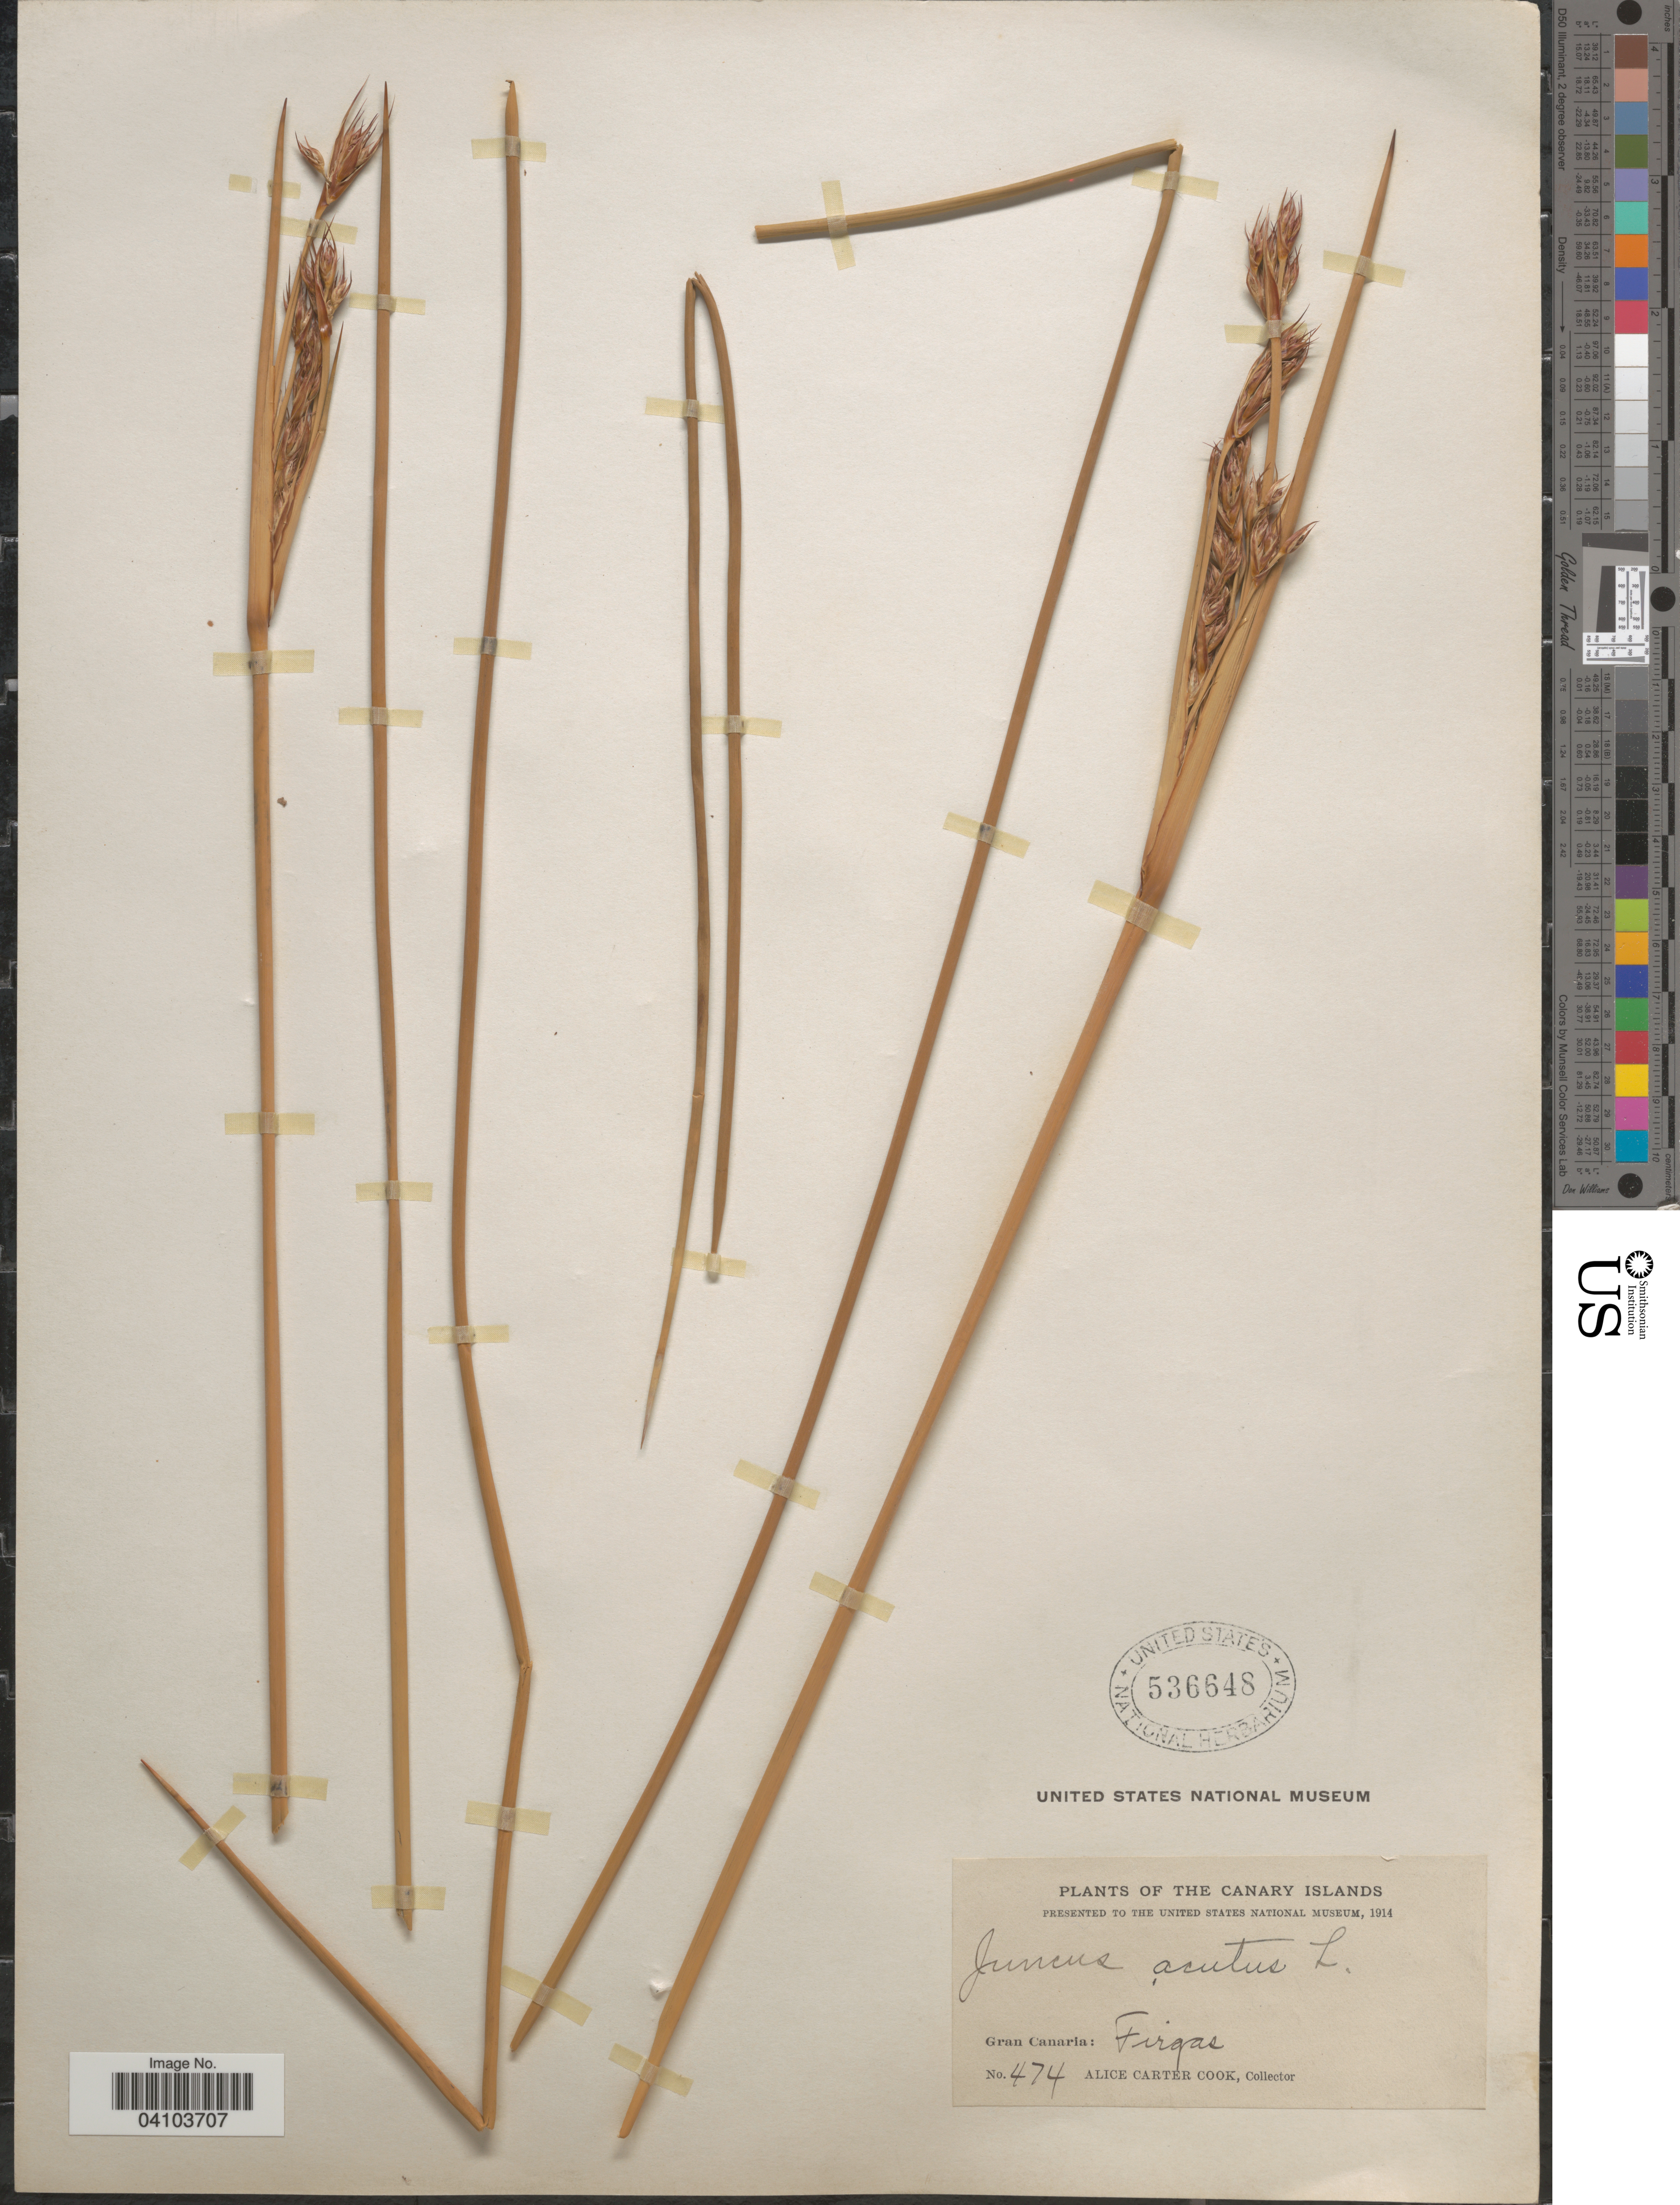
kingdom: Plantae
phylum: Tracheophyta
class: Liliopsida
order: Poales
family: Juncaceae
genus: Juncus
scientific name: Juncus acutus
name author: L.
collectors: Alice C. Cook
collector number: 474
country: Spain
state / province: Canarias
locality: The Canary Islands. Gran Canaria: Firgas.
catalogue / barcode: US 536648